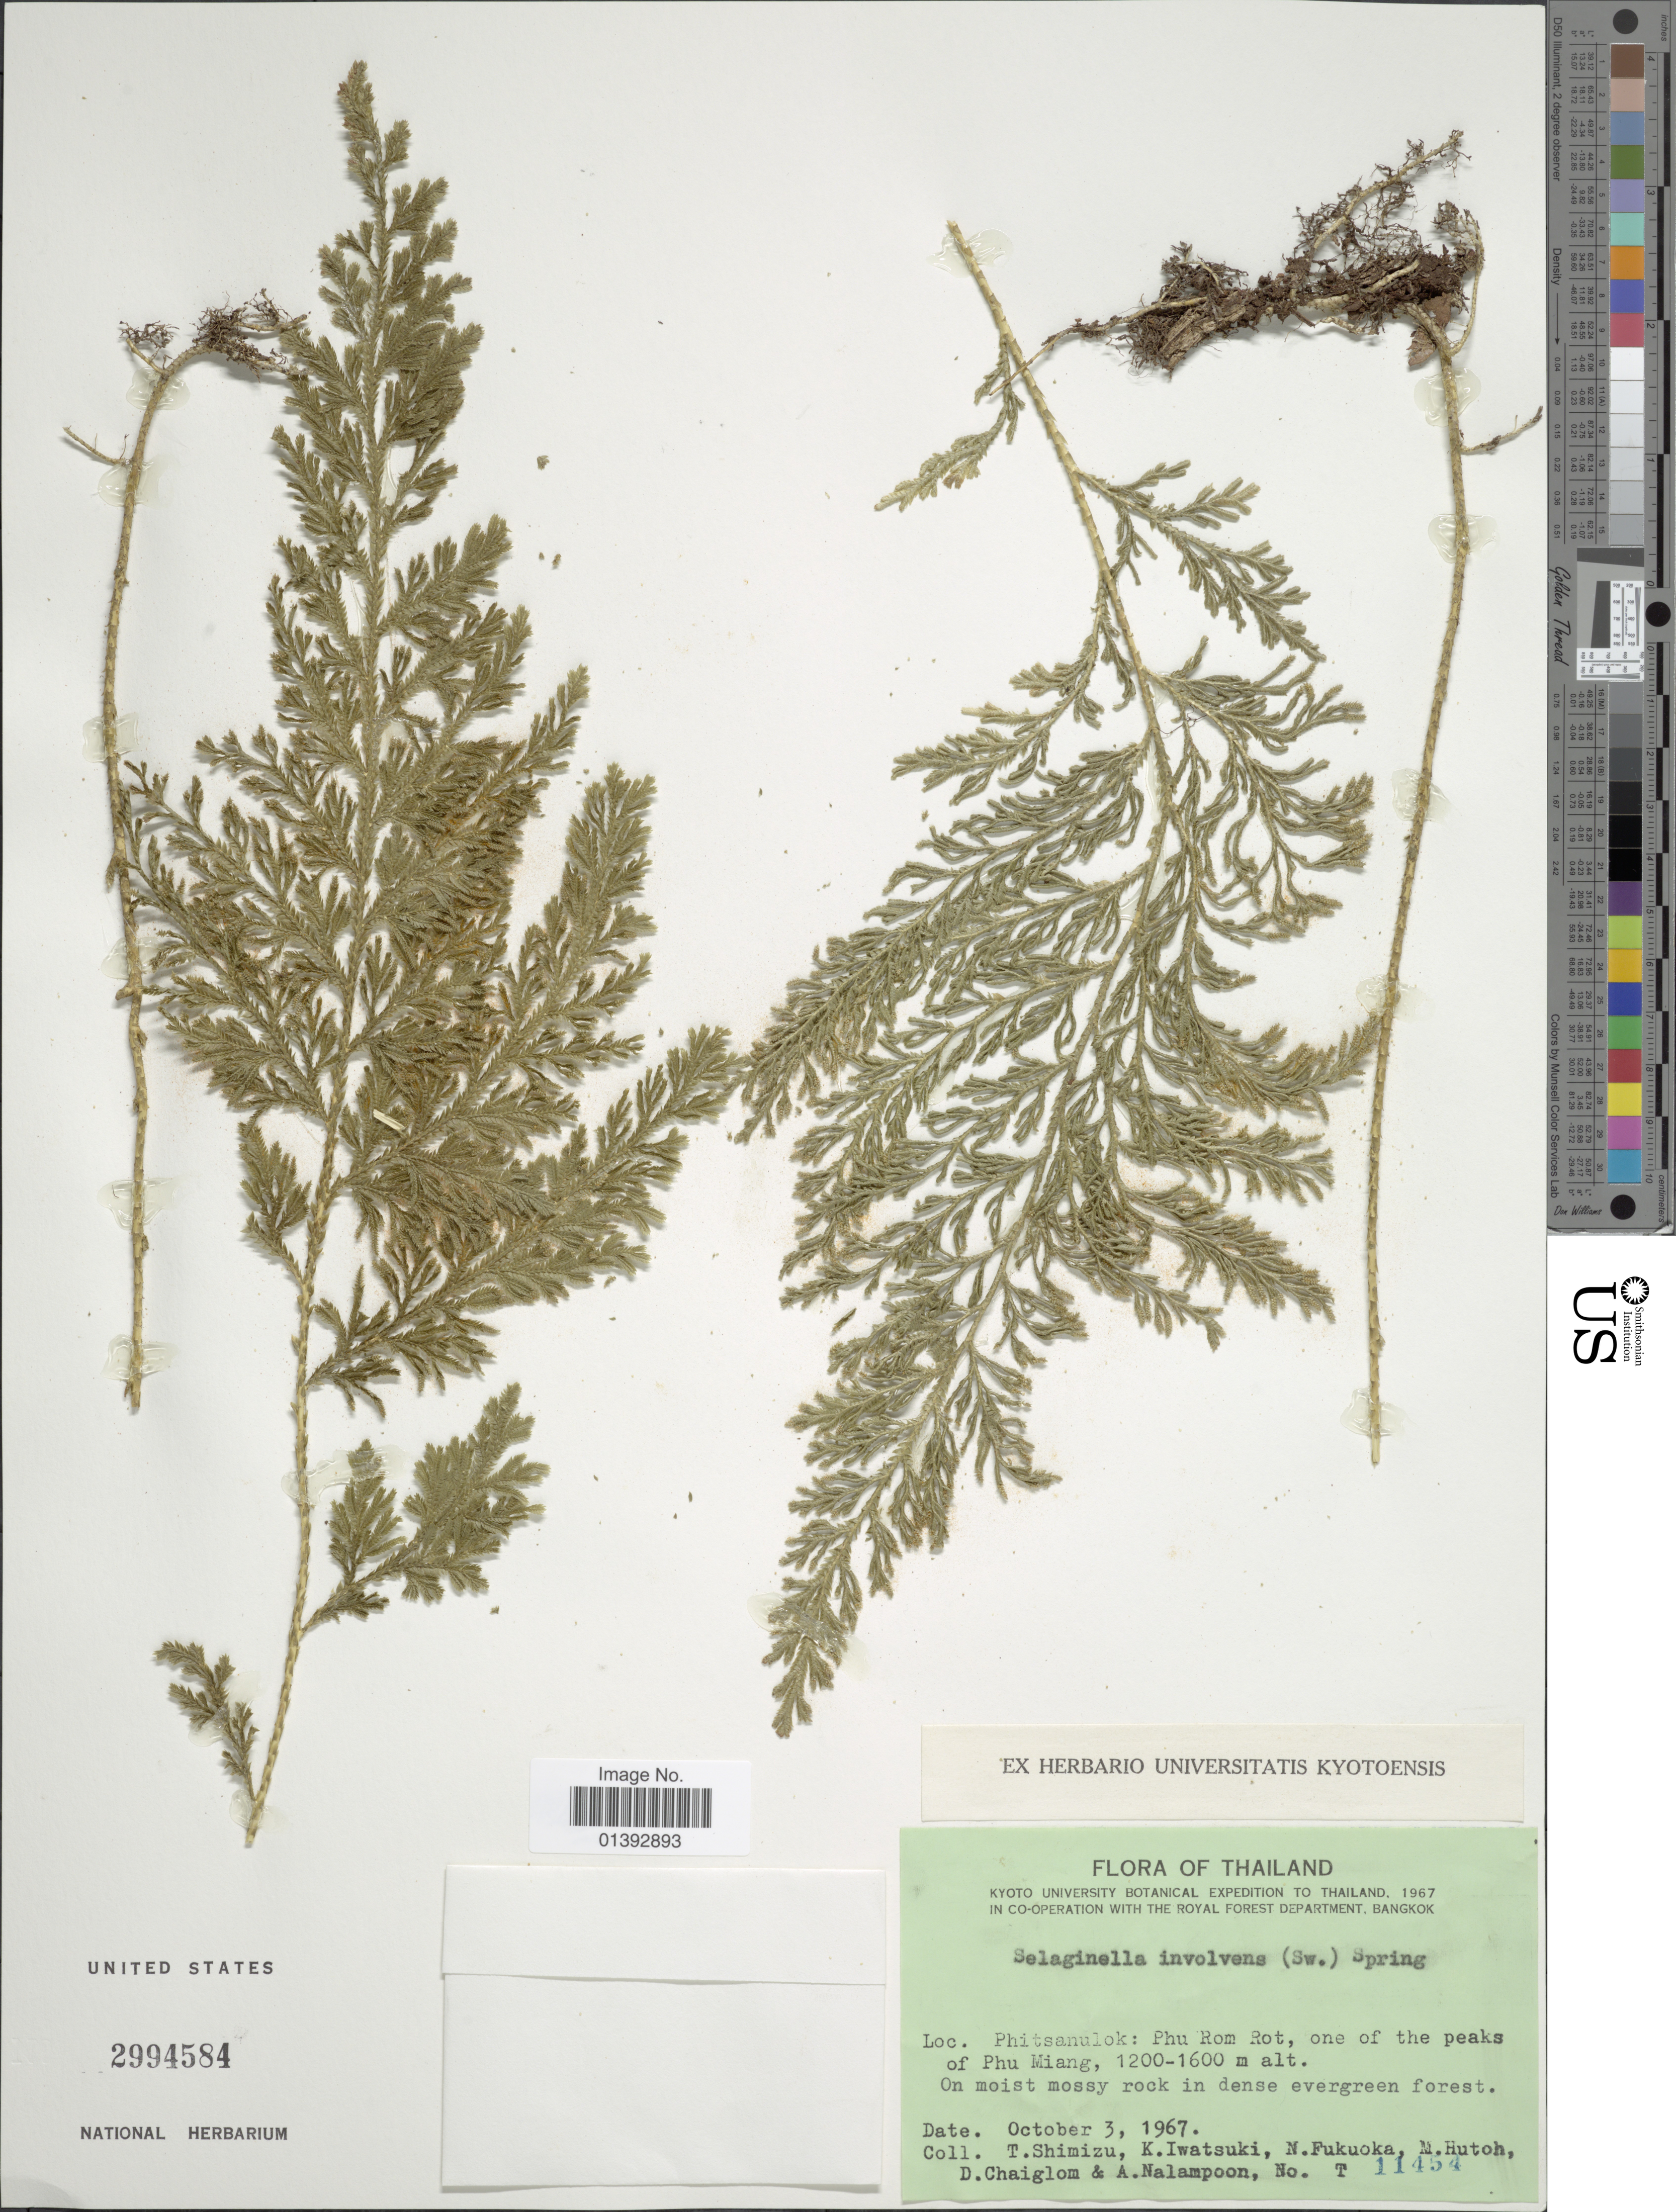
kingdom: Plantae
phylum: Tracheophyta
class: Lycopodiopsida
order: Selaginellales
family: Selaginellaceae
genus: Selaginella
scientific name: Selaginella involvens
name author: (Sw.) Spring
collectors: T. Shimizu, K. Iwatsuki, N. Fukuoka, M. Hutoh & et al.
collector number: T11454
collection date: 1967-10-03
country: Thailand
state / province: Phitsanulok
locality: Phum Rom Rot, on of the peaks of Phu Miang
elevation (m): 1200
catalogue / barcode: US 2994584